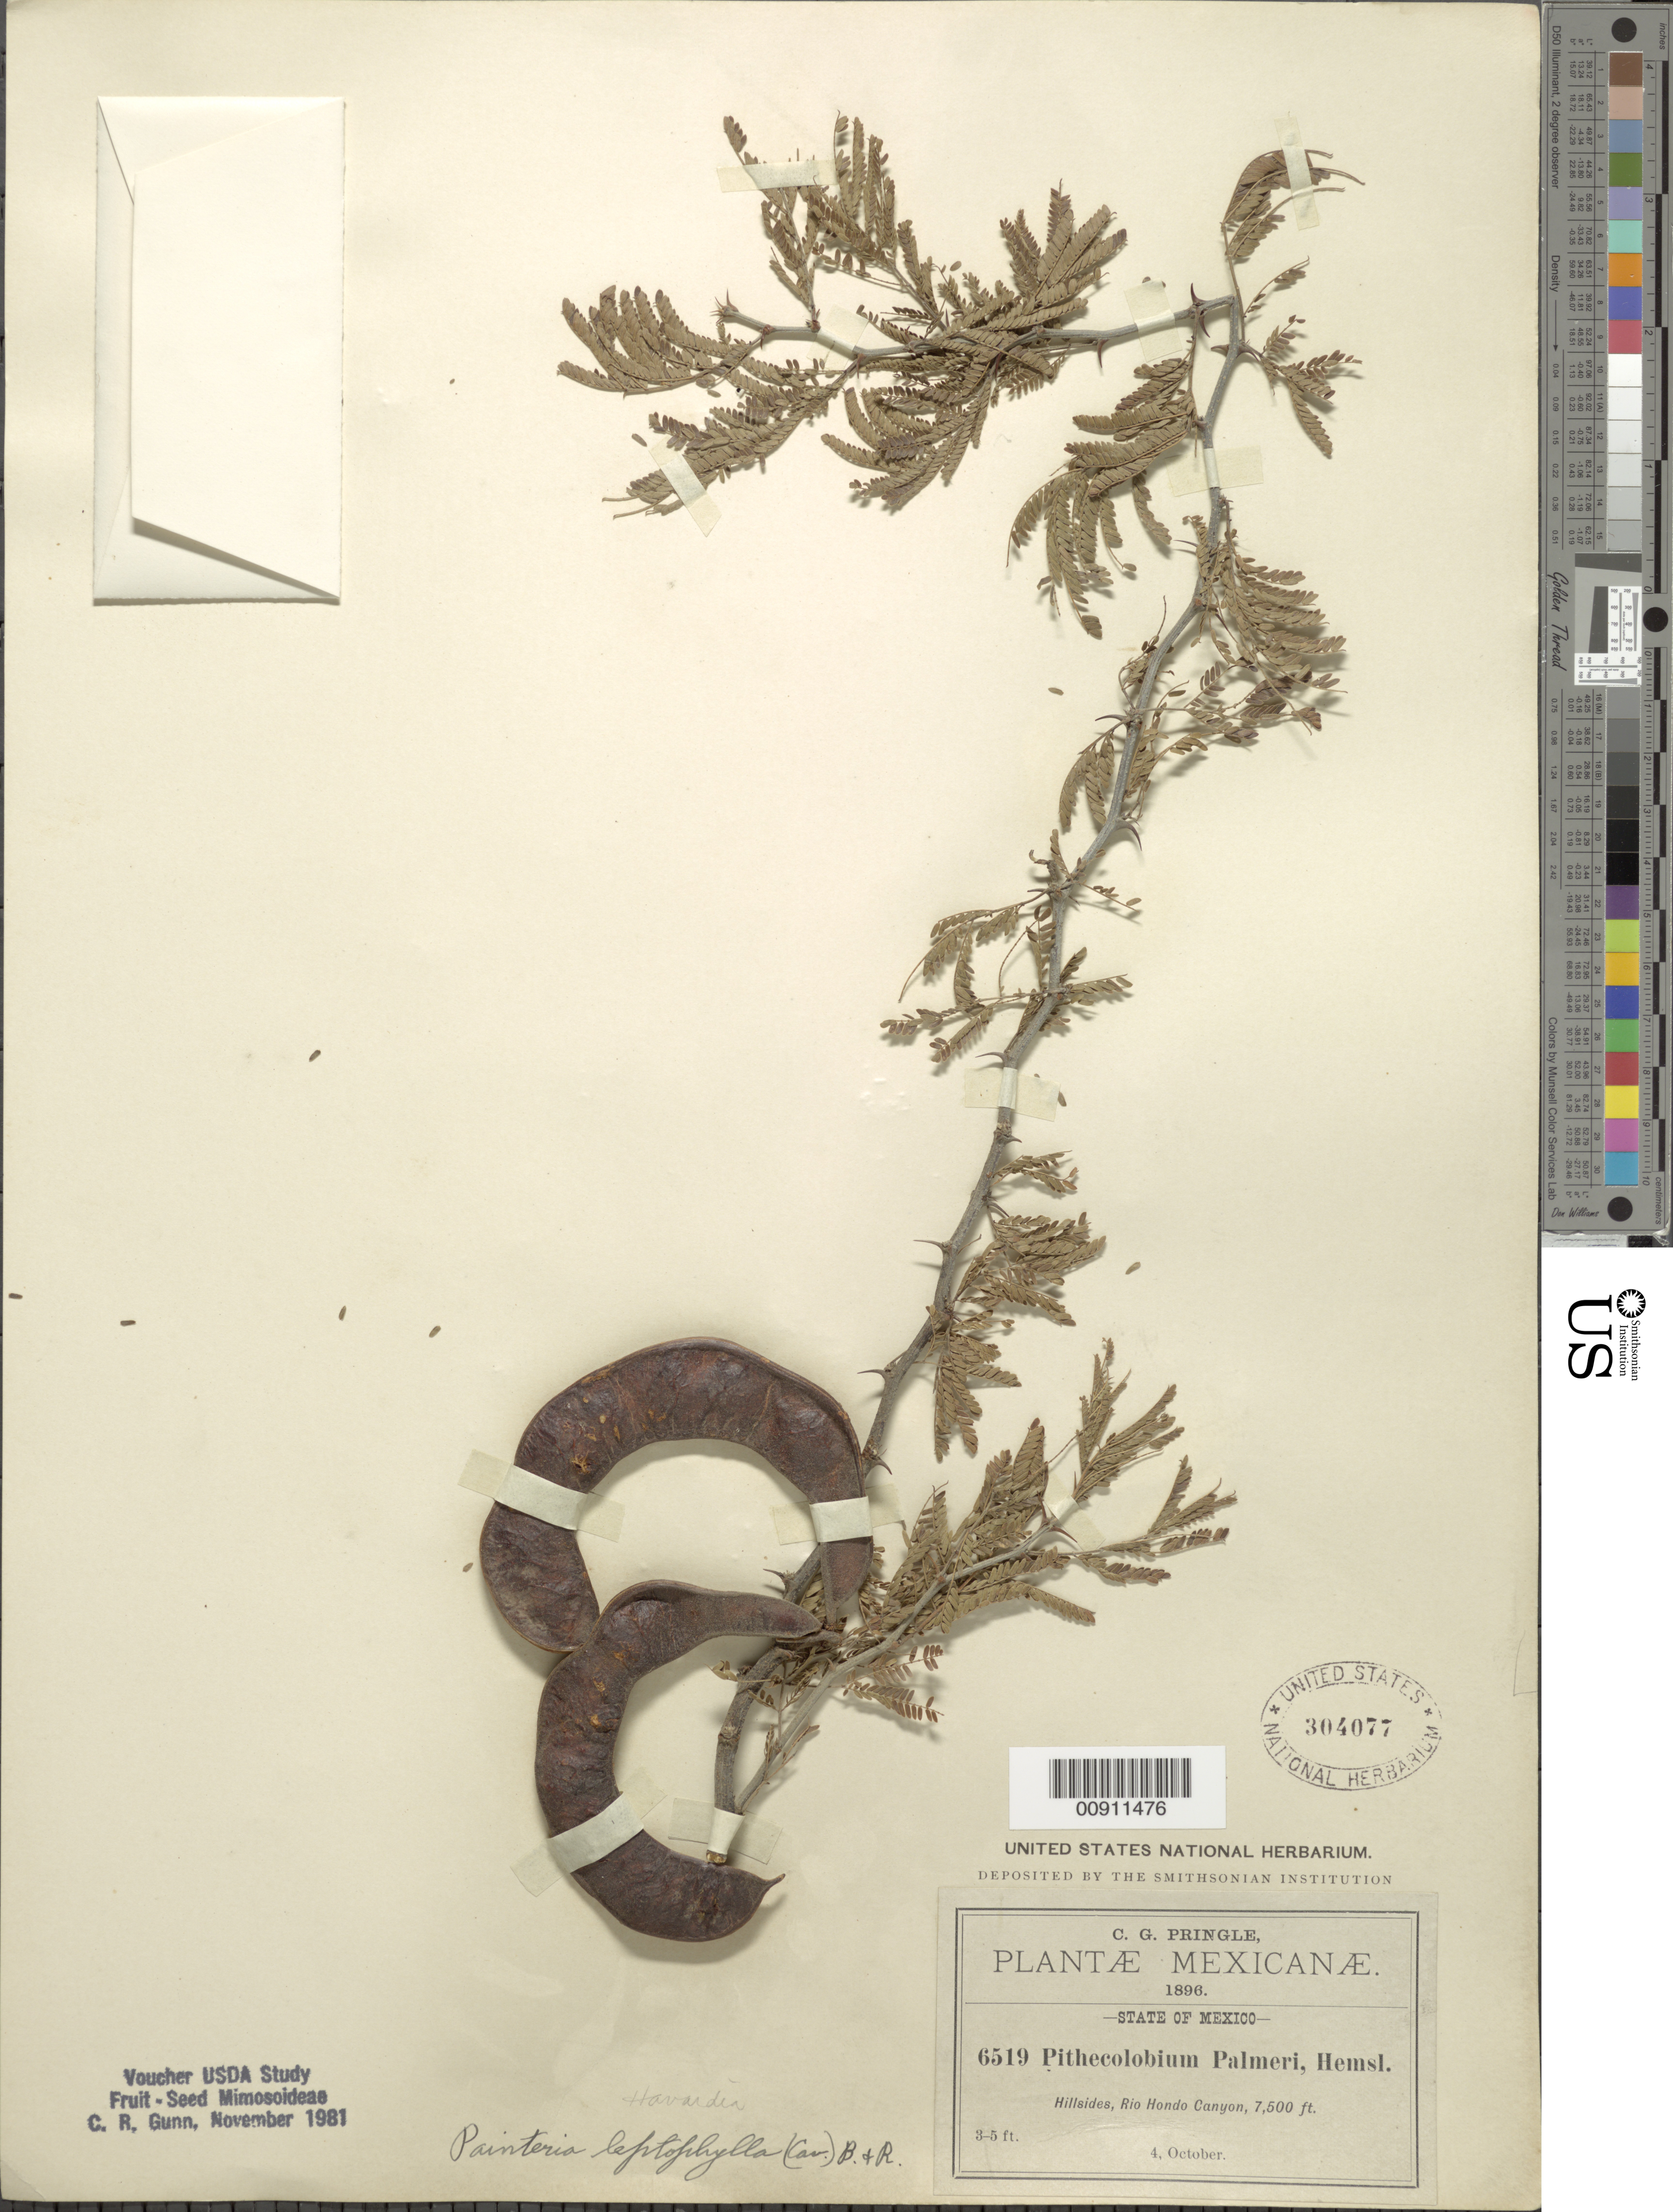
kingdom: Plantae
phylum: Tracheophyta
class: Magnoliopsida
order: Fabales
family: Fabaceae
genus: Ricoa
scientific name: Ricoa leptophylla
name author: (DC.) Duno & Torke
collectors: C. G. Pringle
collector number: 6519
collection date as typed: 04 Oct 1896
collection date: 1896-10-04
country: Mexico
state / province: México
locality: Río Hondo Canyon.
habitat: Hillsides.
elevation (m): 2286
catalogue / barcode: US 304077